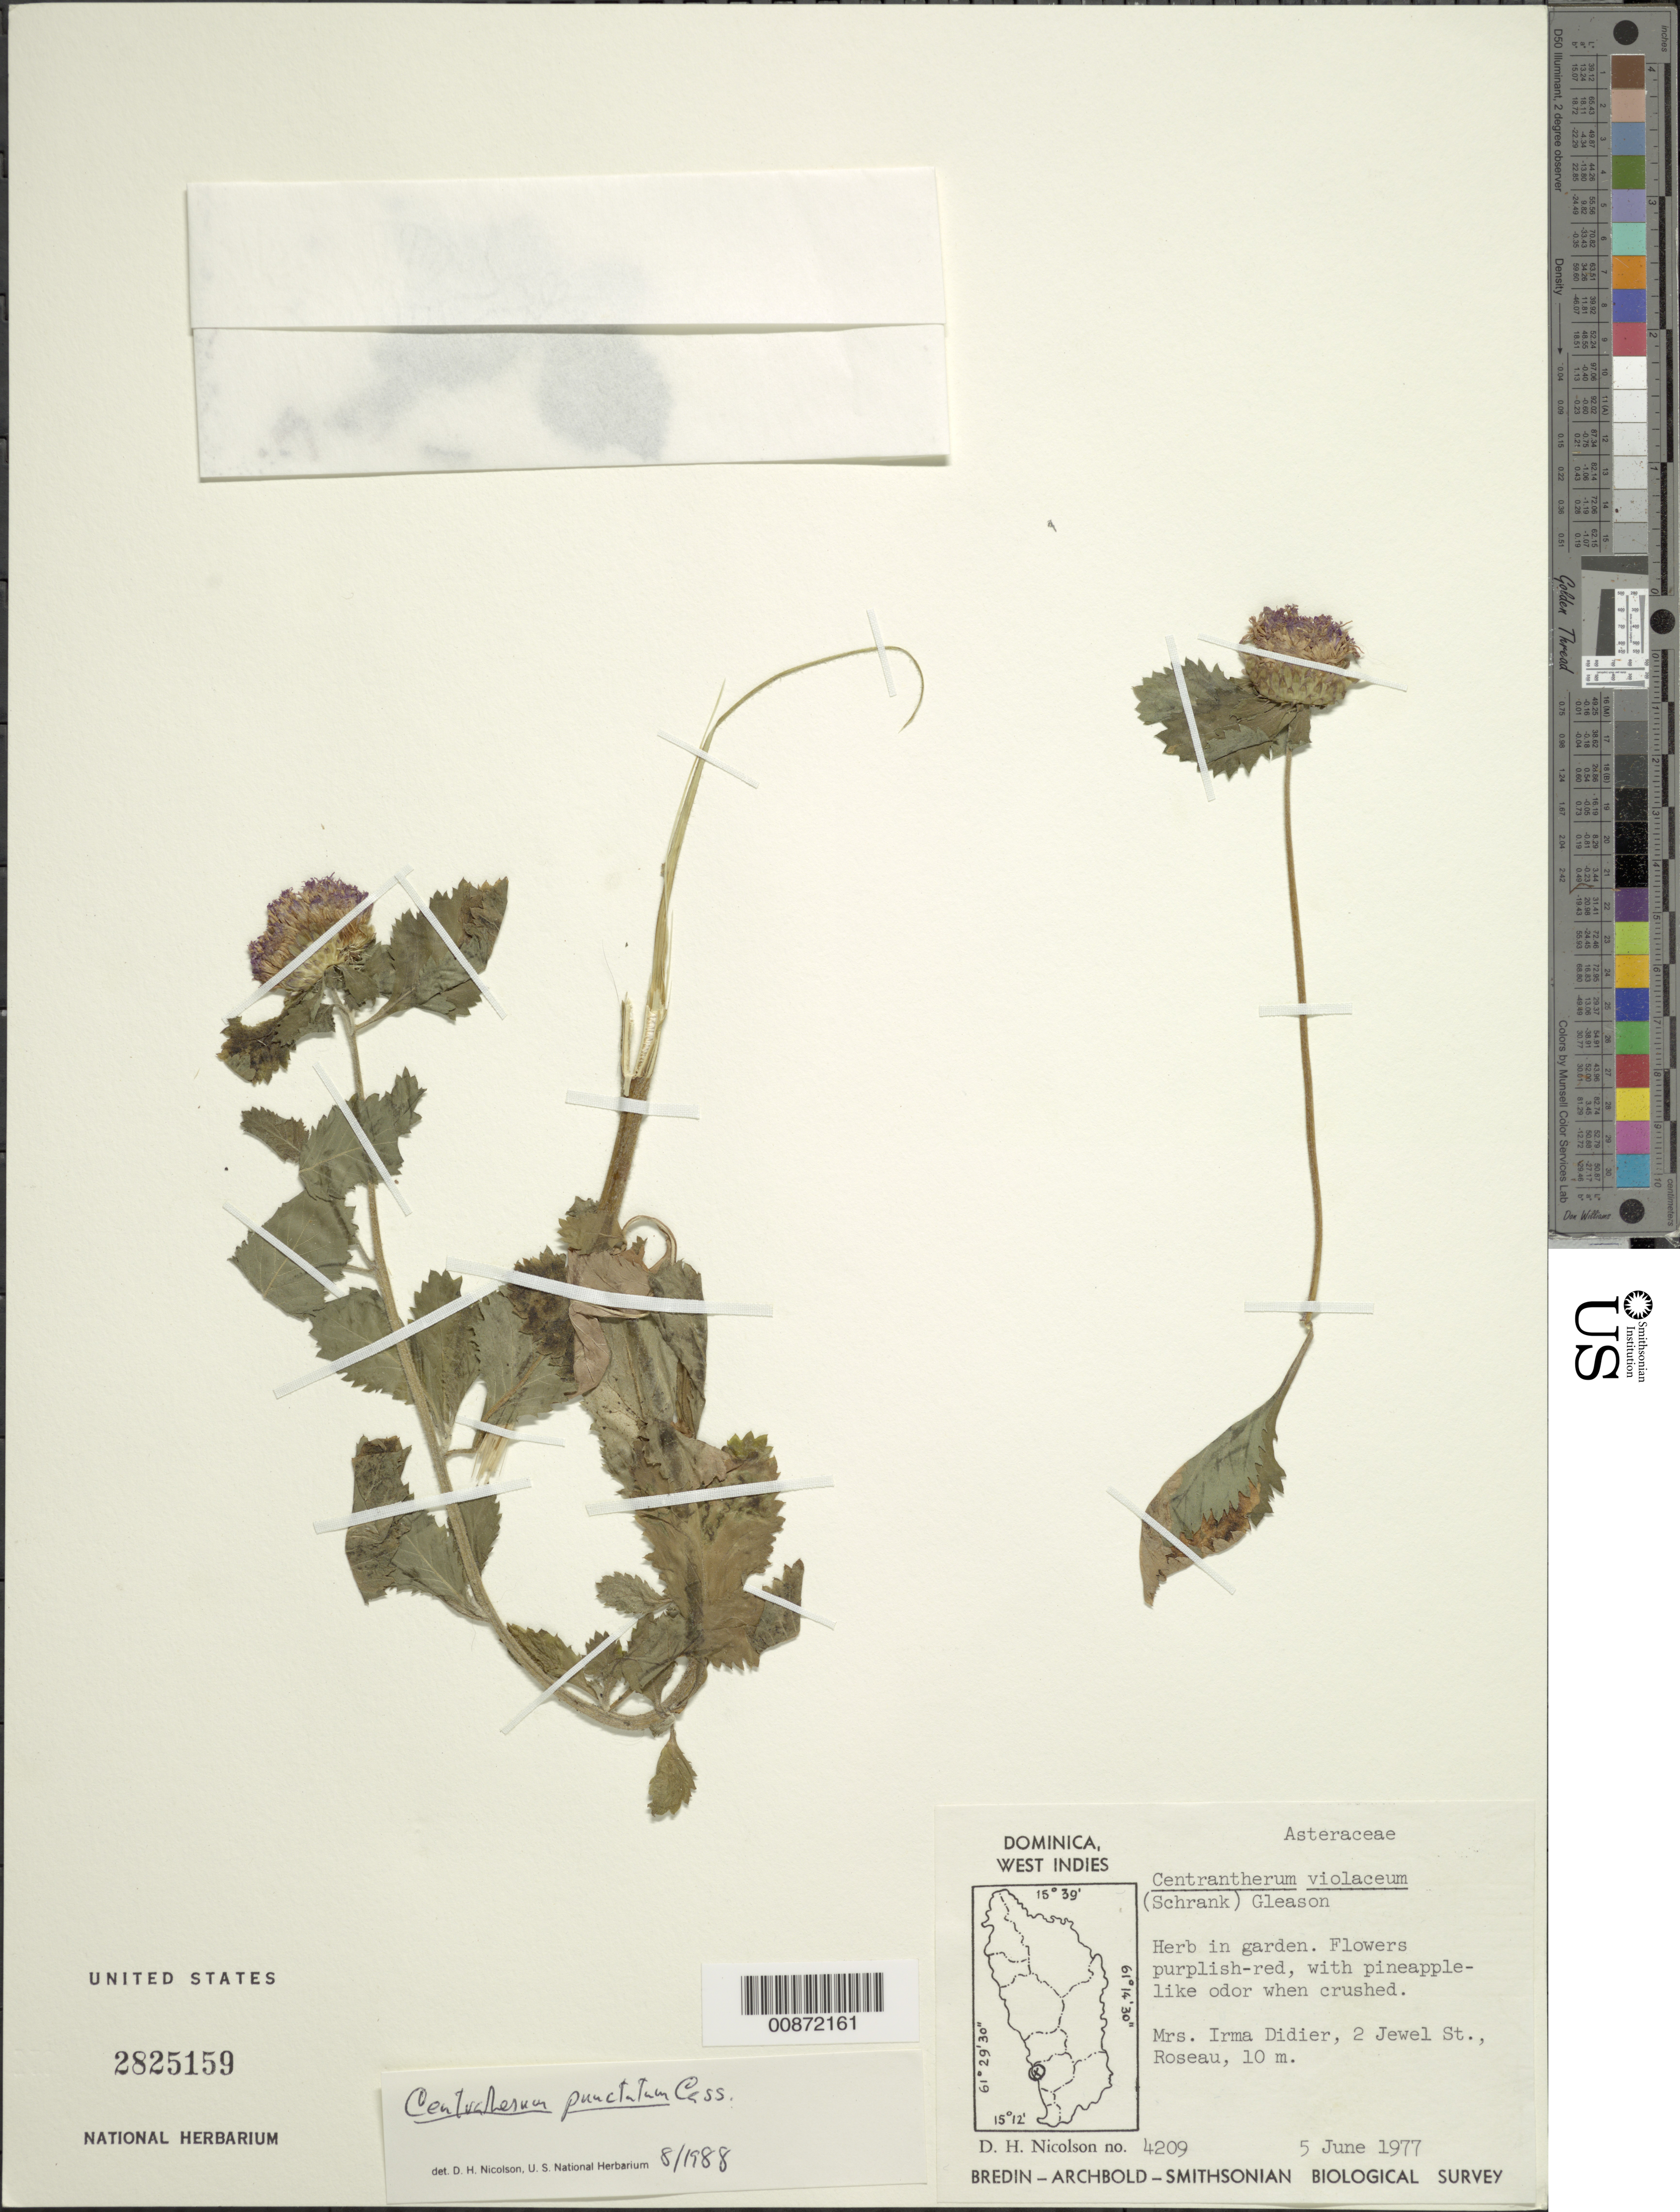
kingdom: Plantae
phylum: Tracheophyta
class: Magnoliopsida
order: Asterales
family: Asteraceae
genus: Centratherum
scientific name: Centratherum punctatum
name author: Cass.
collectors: D. H. Nicolson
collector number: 4209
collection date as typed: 05 Jun 1977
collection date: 1977-06-05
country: Dominica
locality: Garden of Mrs. Irma Didier, 2 Jewel St., Roseau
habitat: Garden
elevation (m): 10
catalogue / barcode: US 2825159